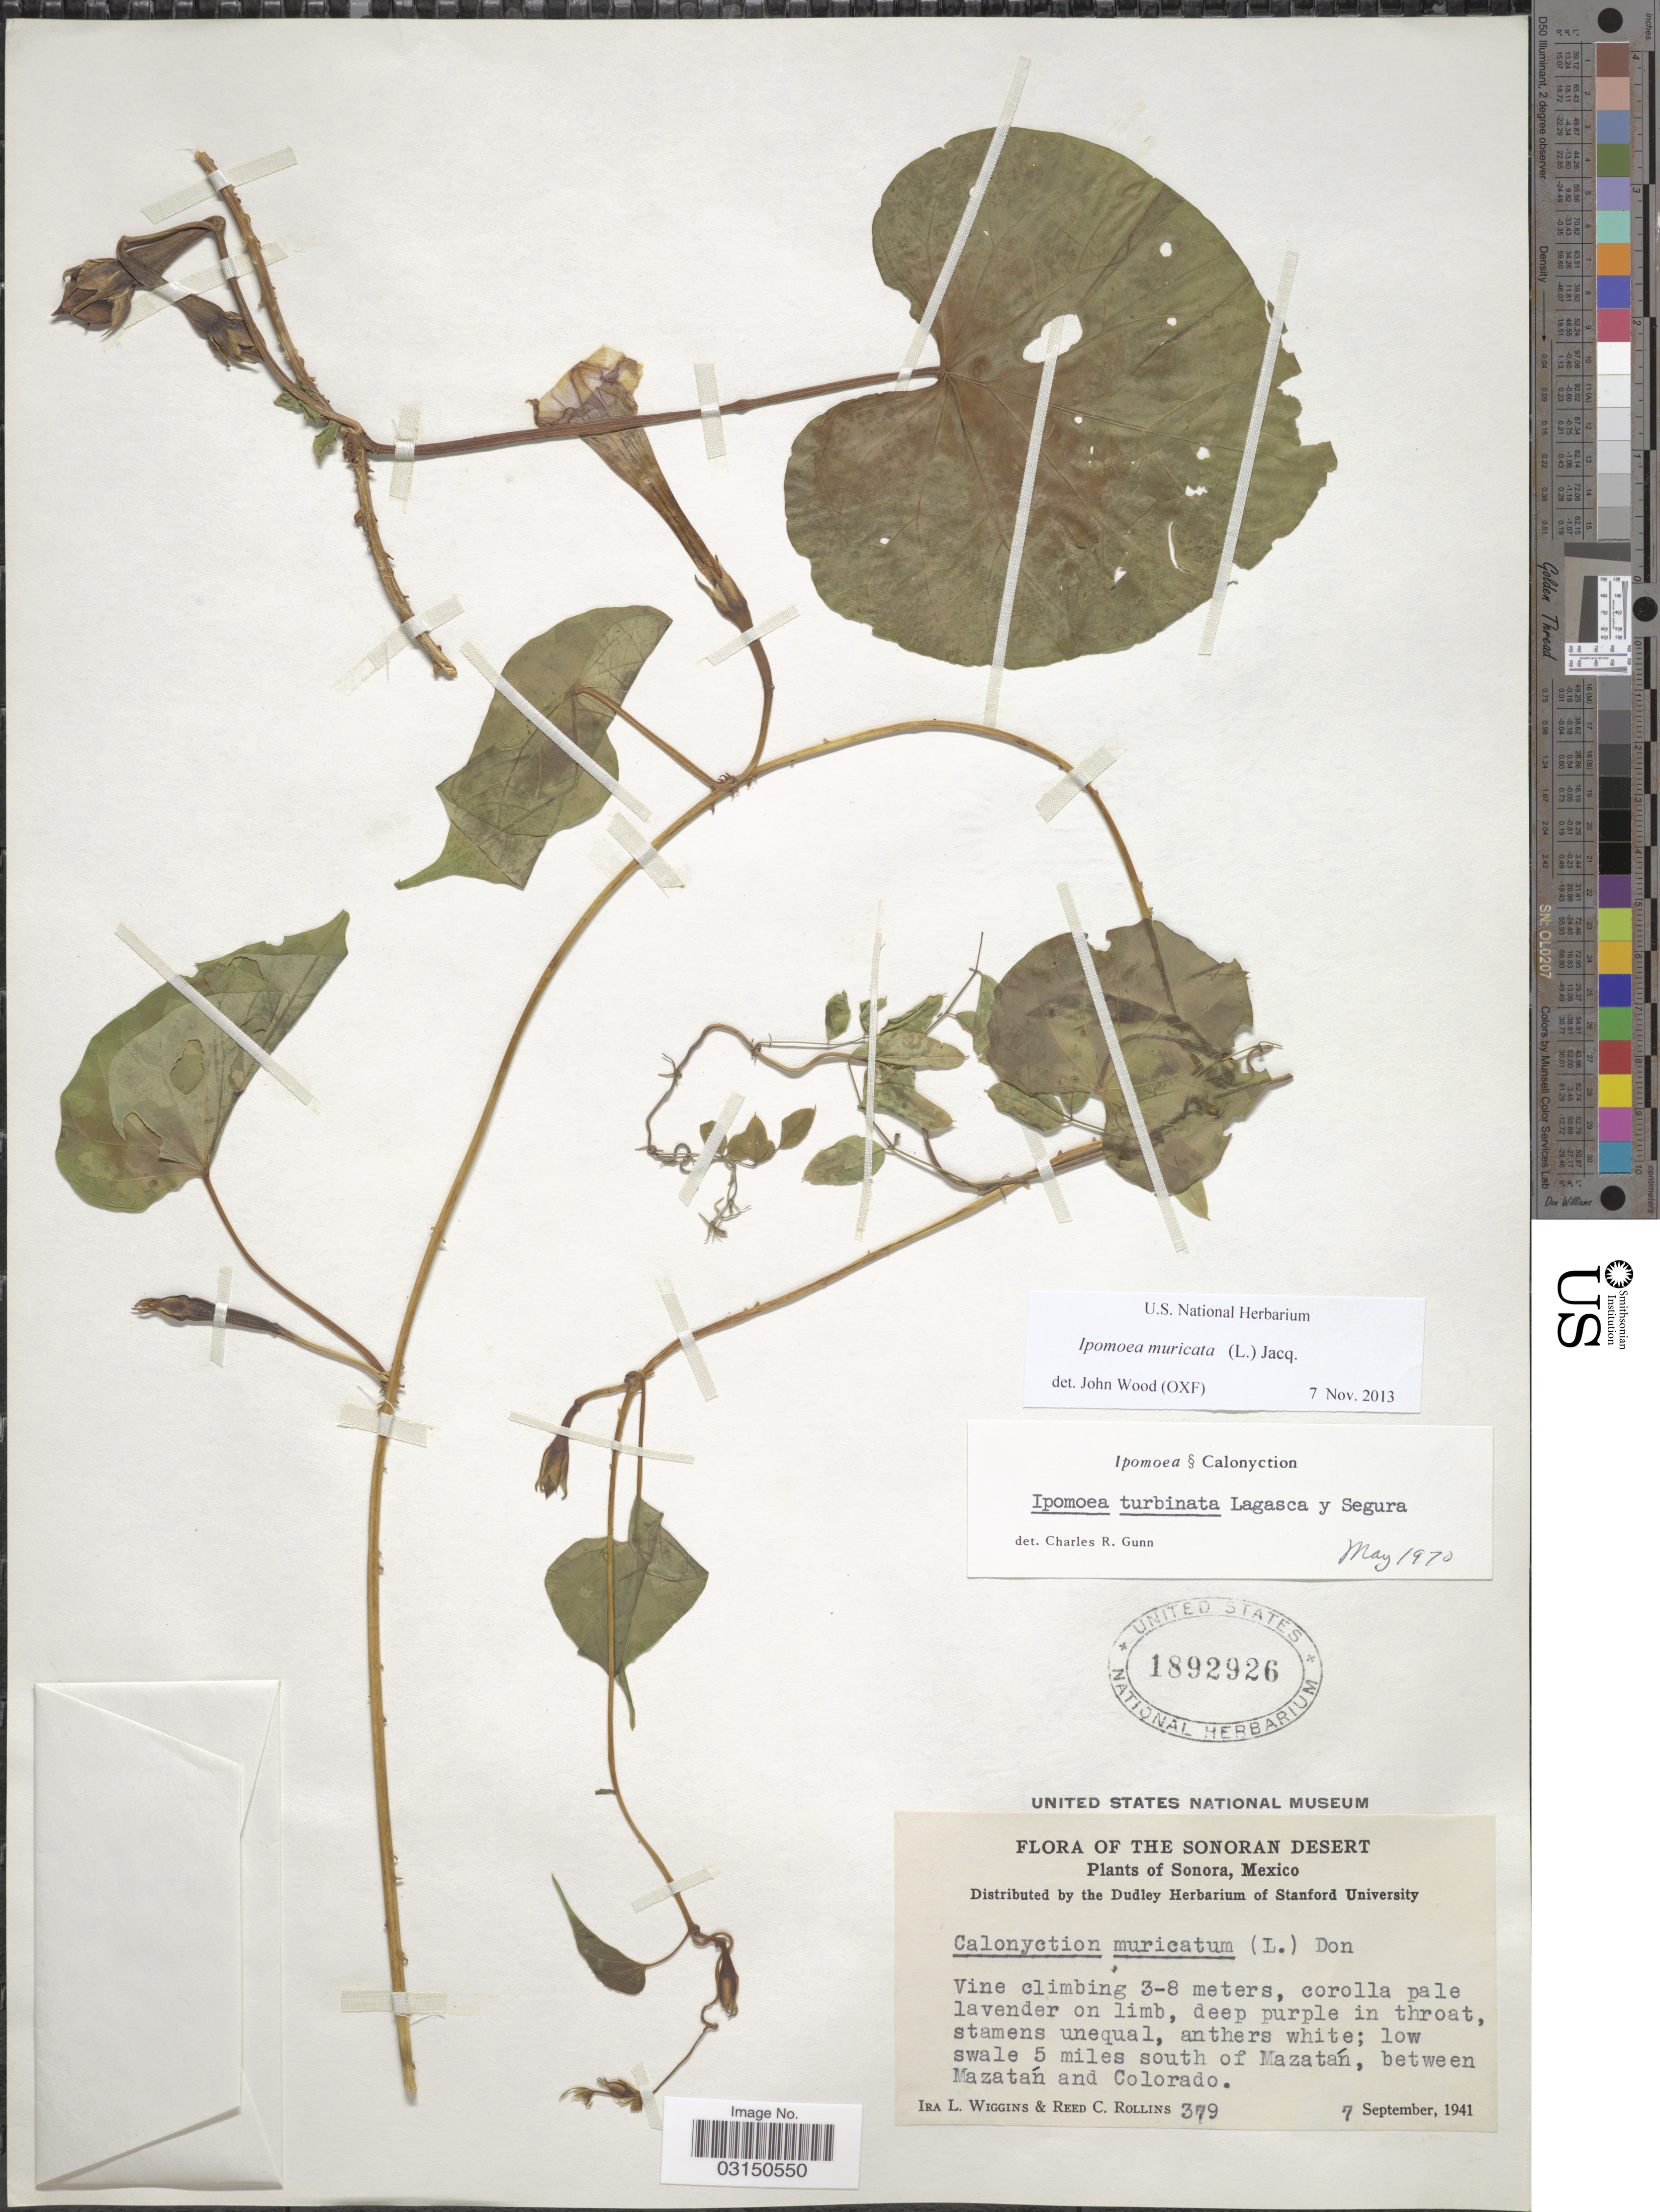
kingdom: Plantae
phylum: Tracheophyta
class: Magnoliopsida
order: Solanales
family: Convolvulaceae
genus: Ipomoea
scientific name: Ipomoea muricata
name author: (L.) Jacq.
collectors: I. L. Wiggins & R. C. Rollins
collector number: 379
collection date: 1941-09-07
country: Mexico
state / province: Sonora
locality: Sonoran Desert. Low swale 5 miles south of Mazatán, between Mazatán and Colorado.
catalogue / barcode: US 1892926